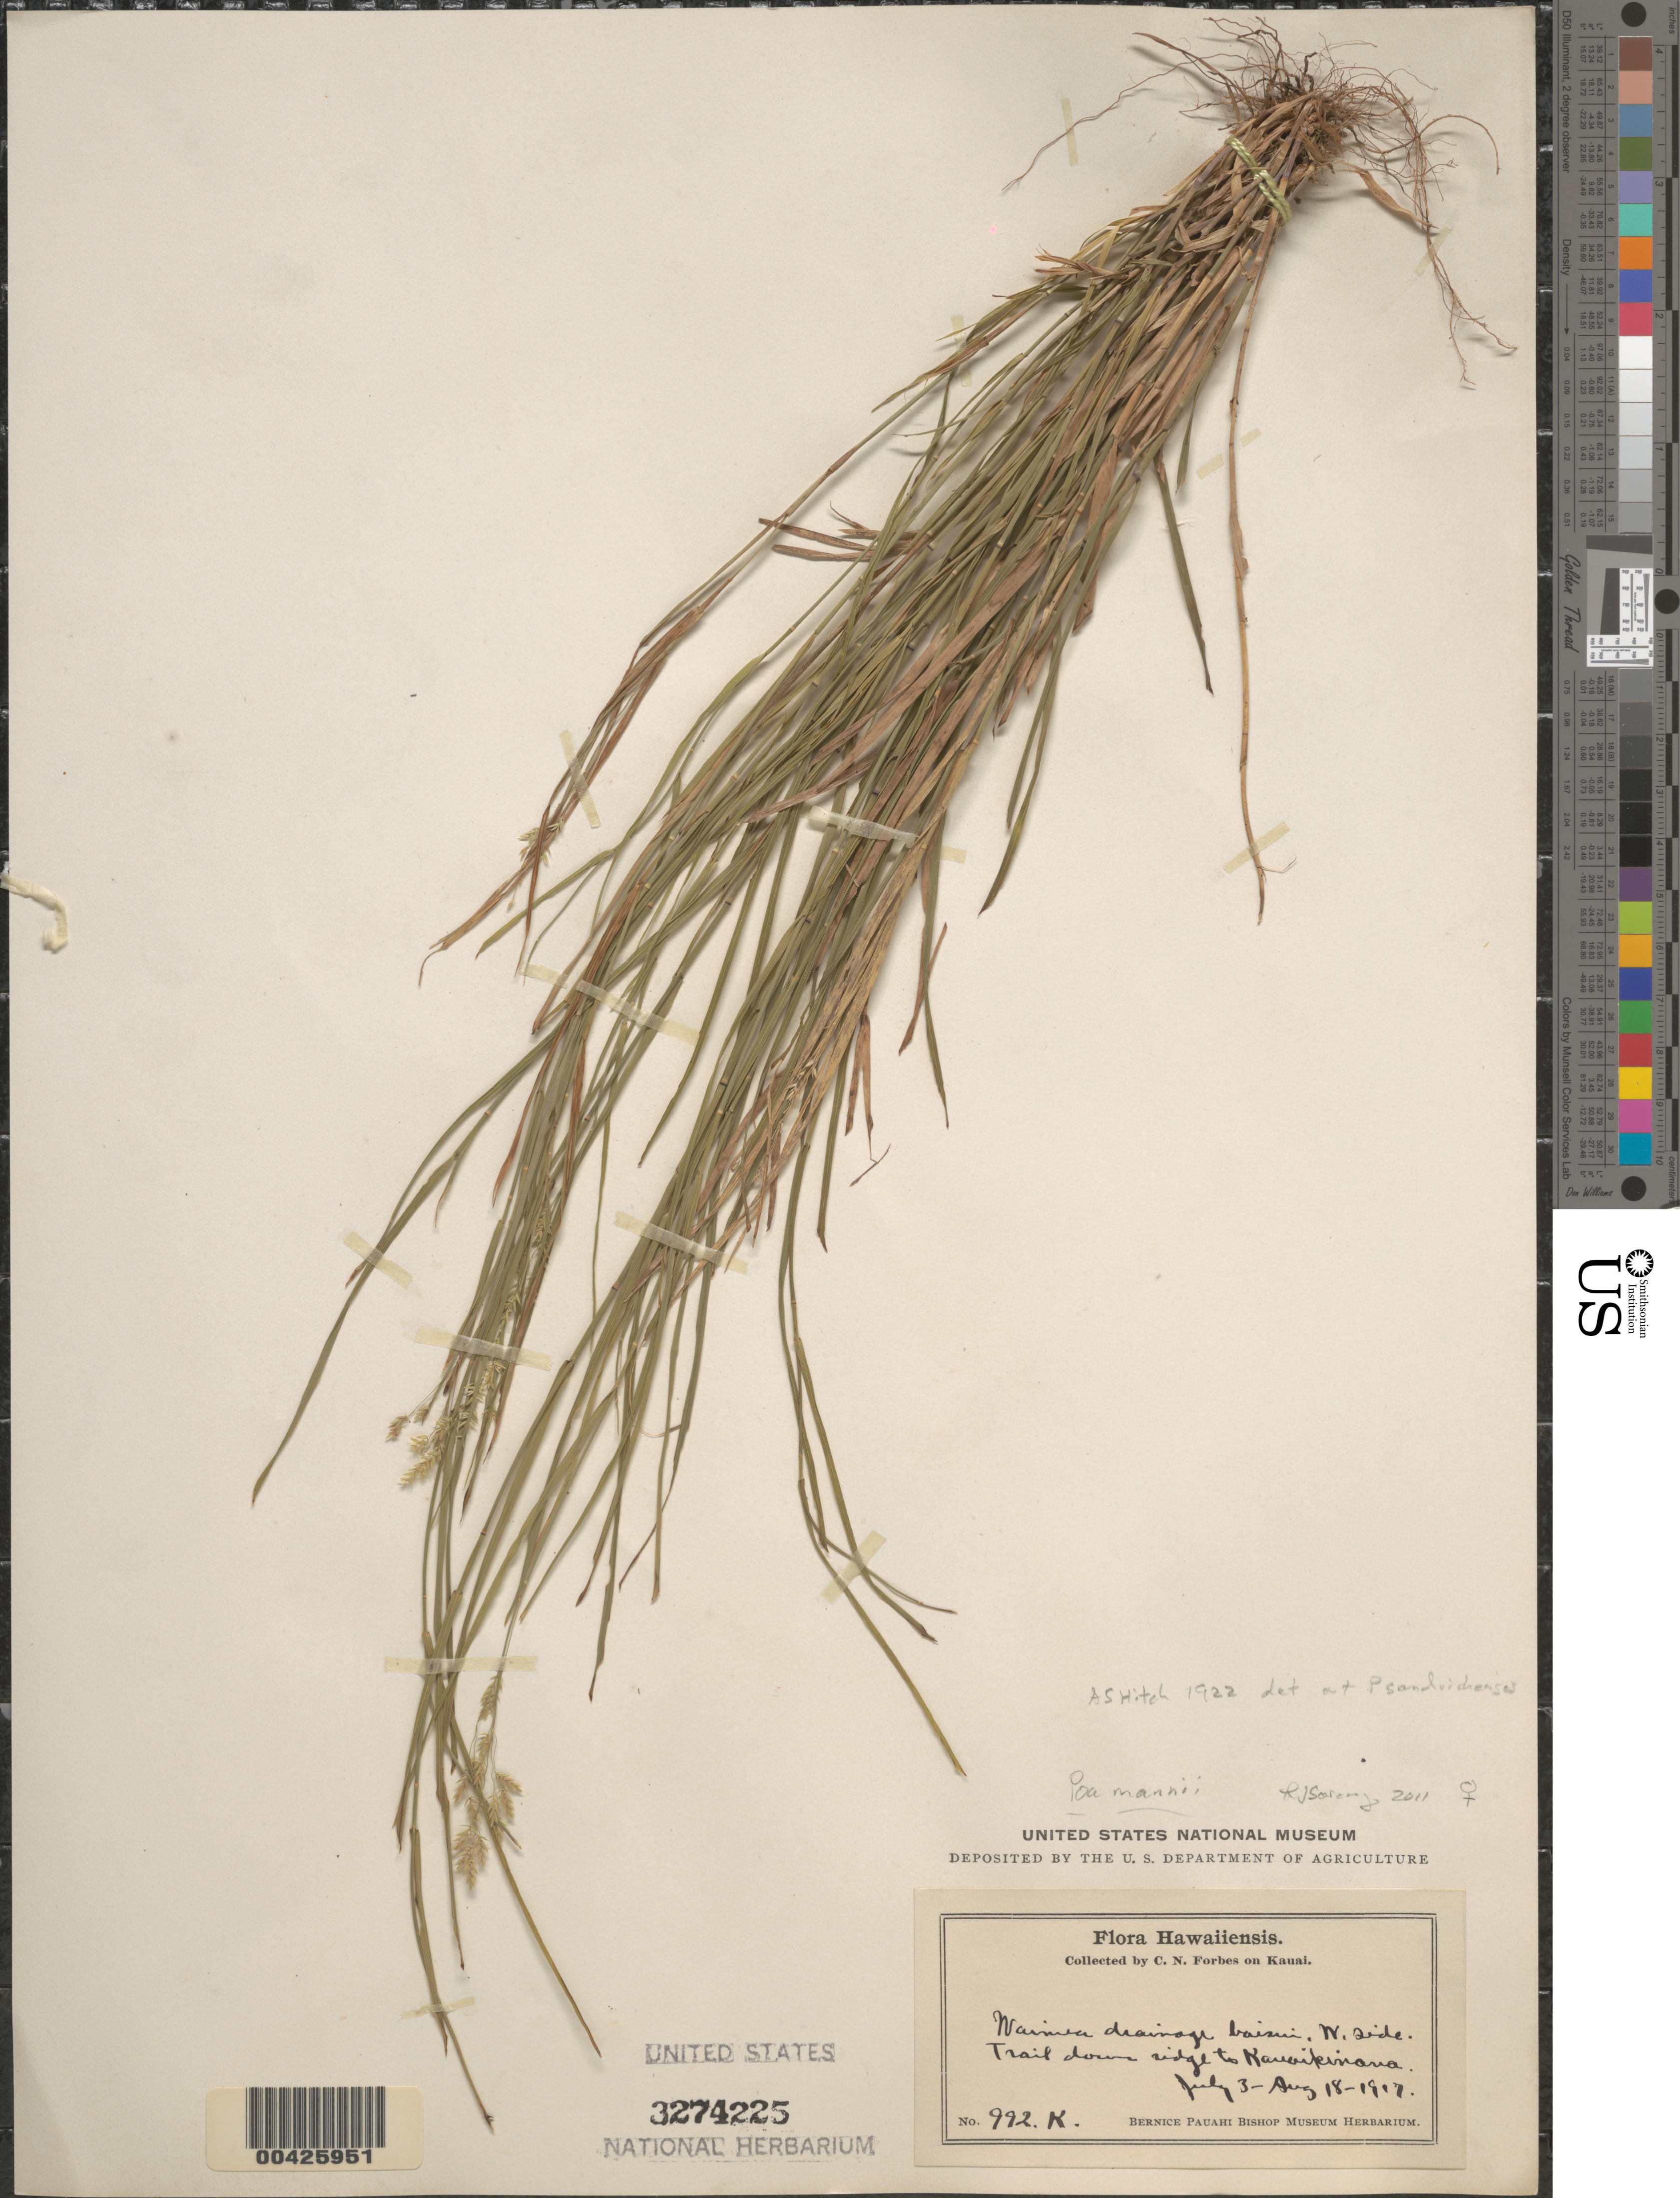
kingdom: Plantae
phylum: Tracheophyta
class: Liliopsida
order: Poales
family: Poaceae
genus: Poa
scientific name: Poa sandvicensis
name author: (Reich) Hitchc.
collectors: C. N. Forbes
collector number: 992.K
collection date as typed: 3 Jul 1917 to 18 Aug 1917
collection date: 1917-07-03/1917-08-18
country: United States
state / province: Hawaii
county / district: Kauai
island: Kaua'i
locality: Waimea drainage basin, W side, trail down ridge to Kauaikinana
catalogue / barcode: US 3274225